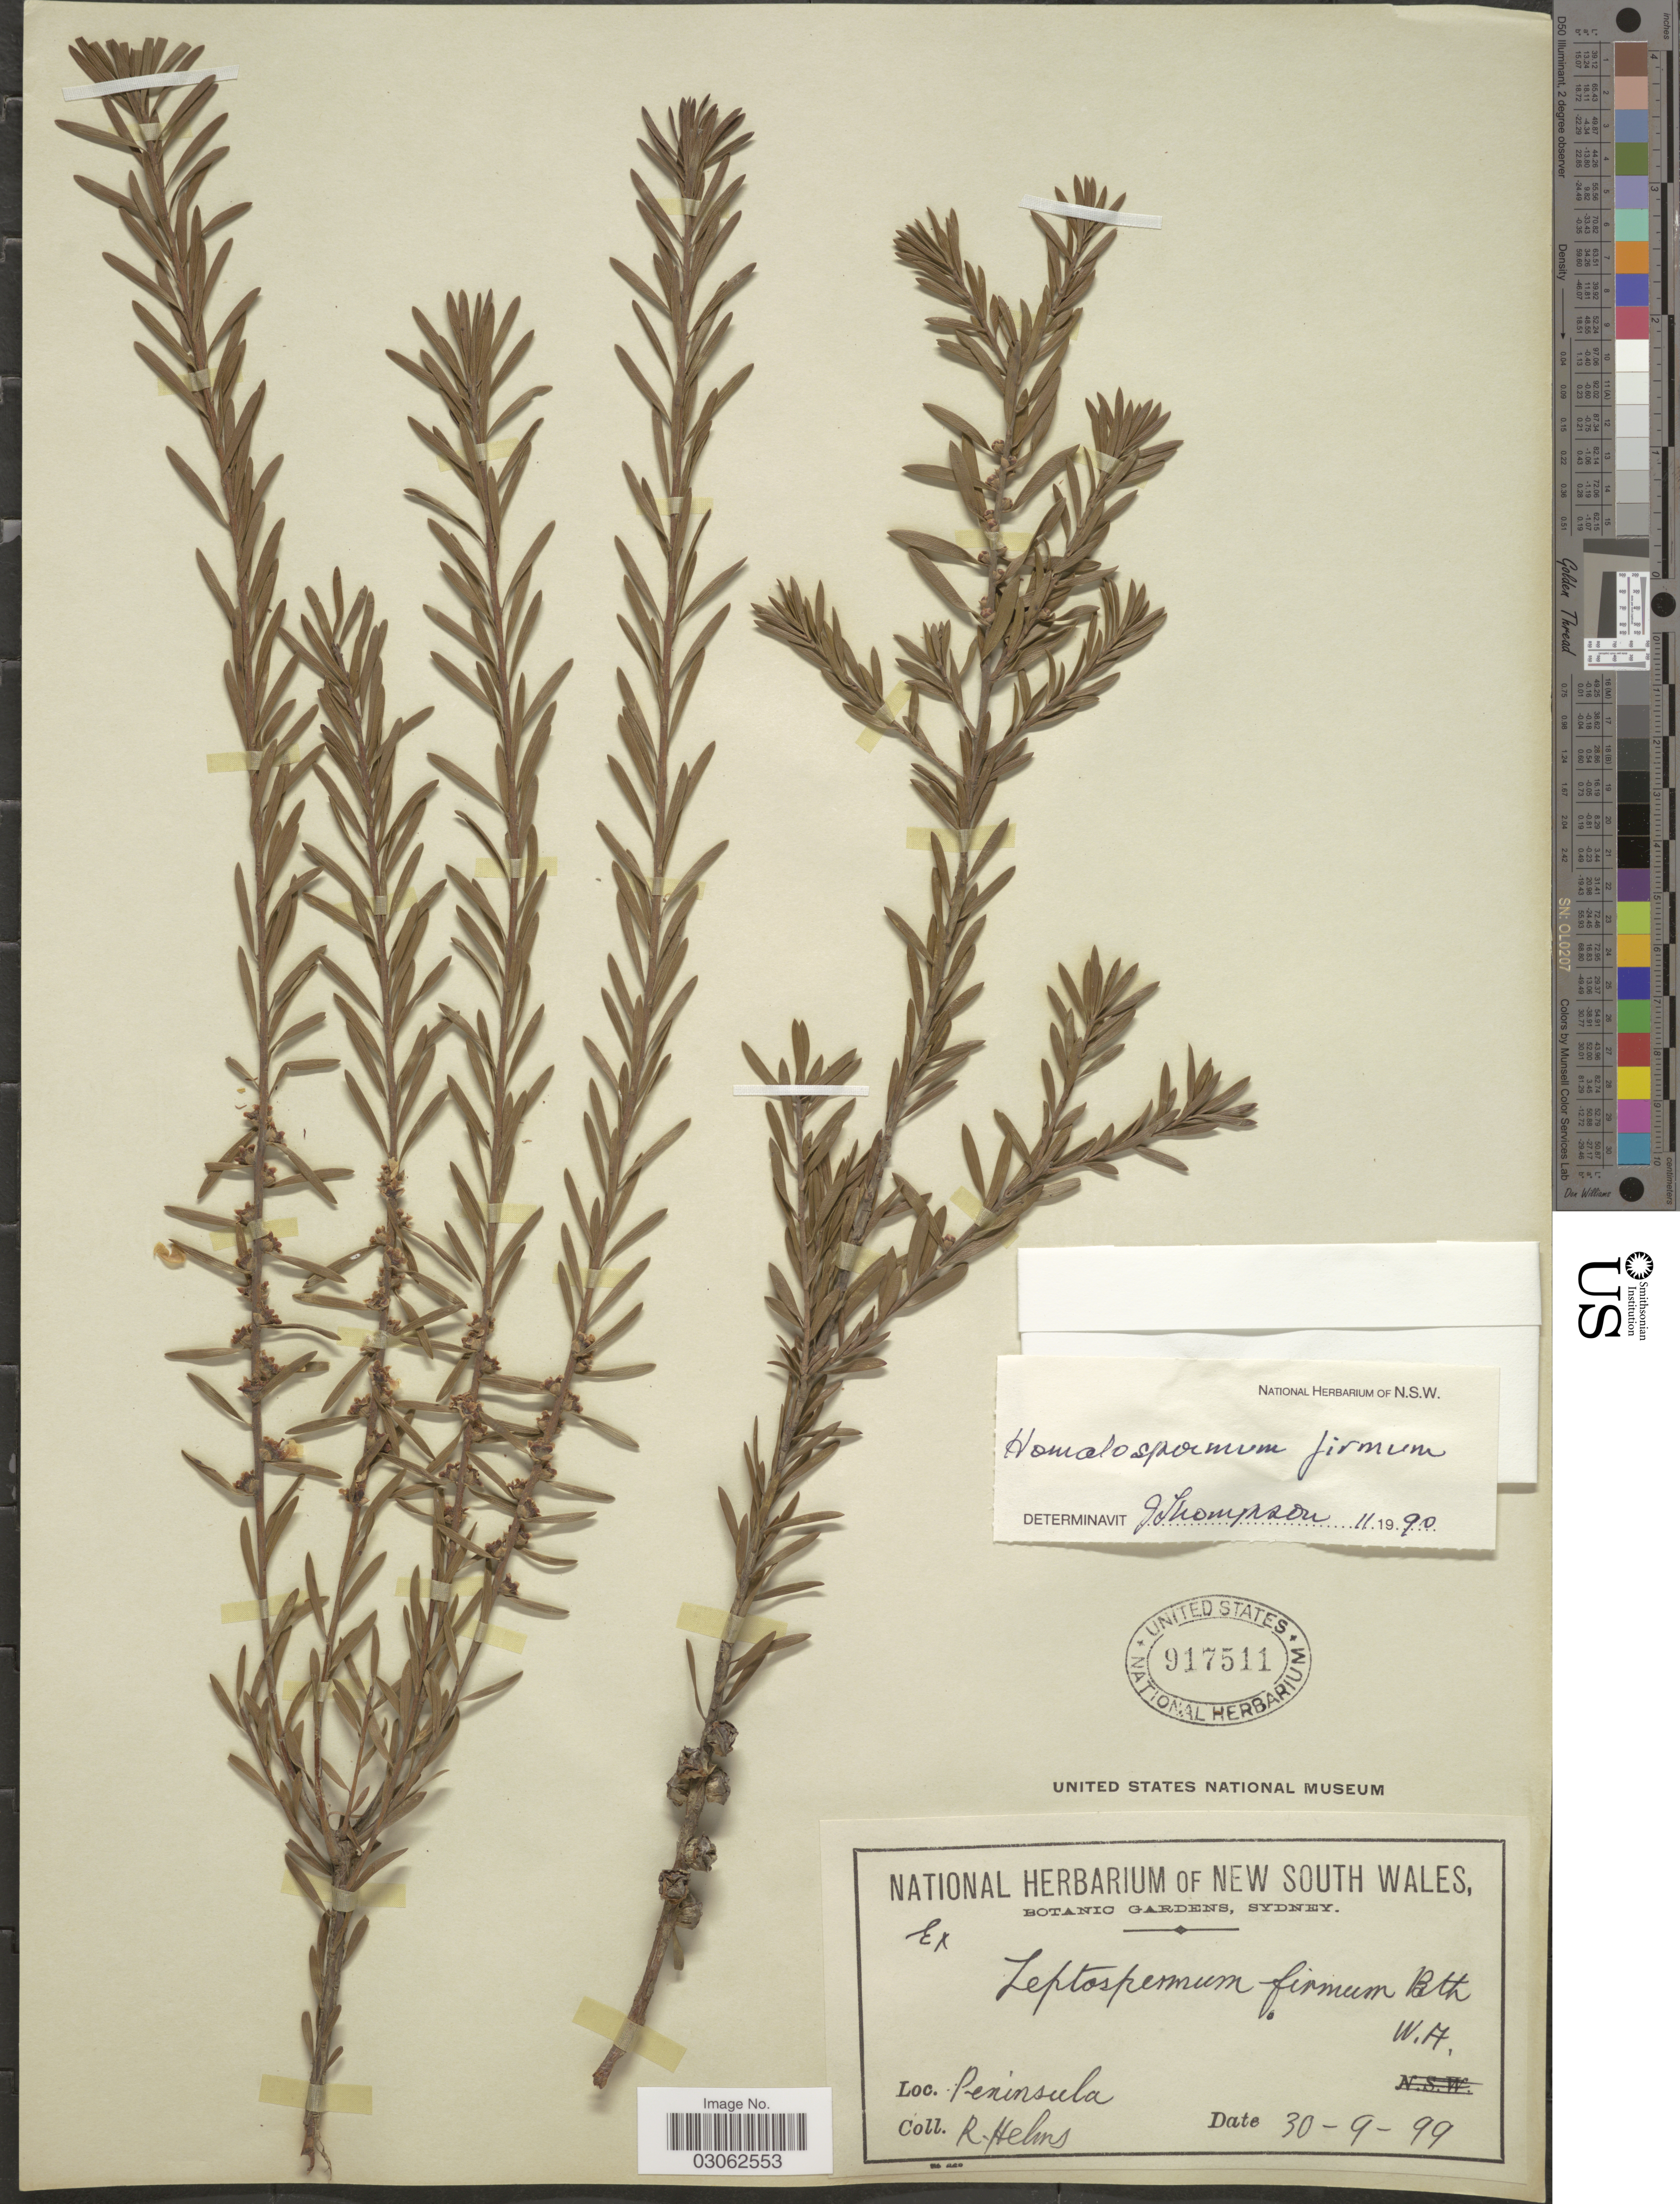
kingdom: Plantae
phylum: Tracheophyta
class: Magnoliopsida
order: Myrtales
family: Myrtaceae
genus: Homalospermum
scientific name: Homalospermum firmum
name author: Schauer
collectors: R. Helm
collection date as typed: Transcribed d/m/y: 30/9/99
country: Australia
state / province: Western Australia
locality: Peninsula W.A.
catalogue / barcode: US 917511